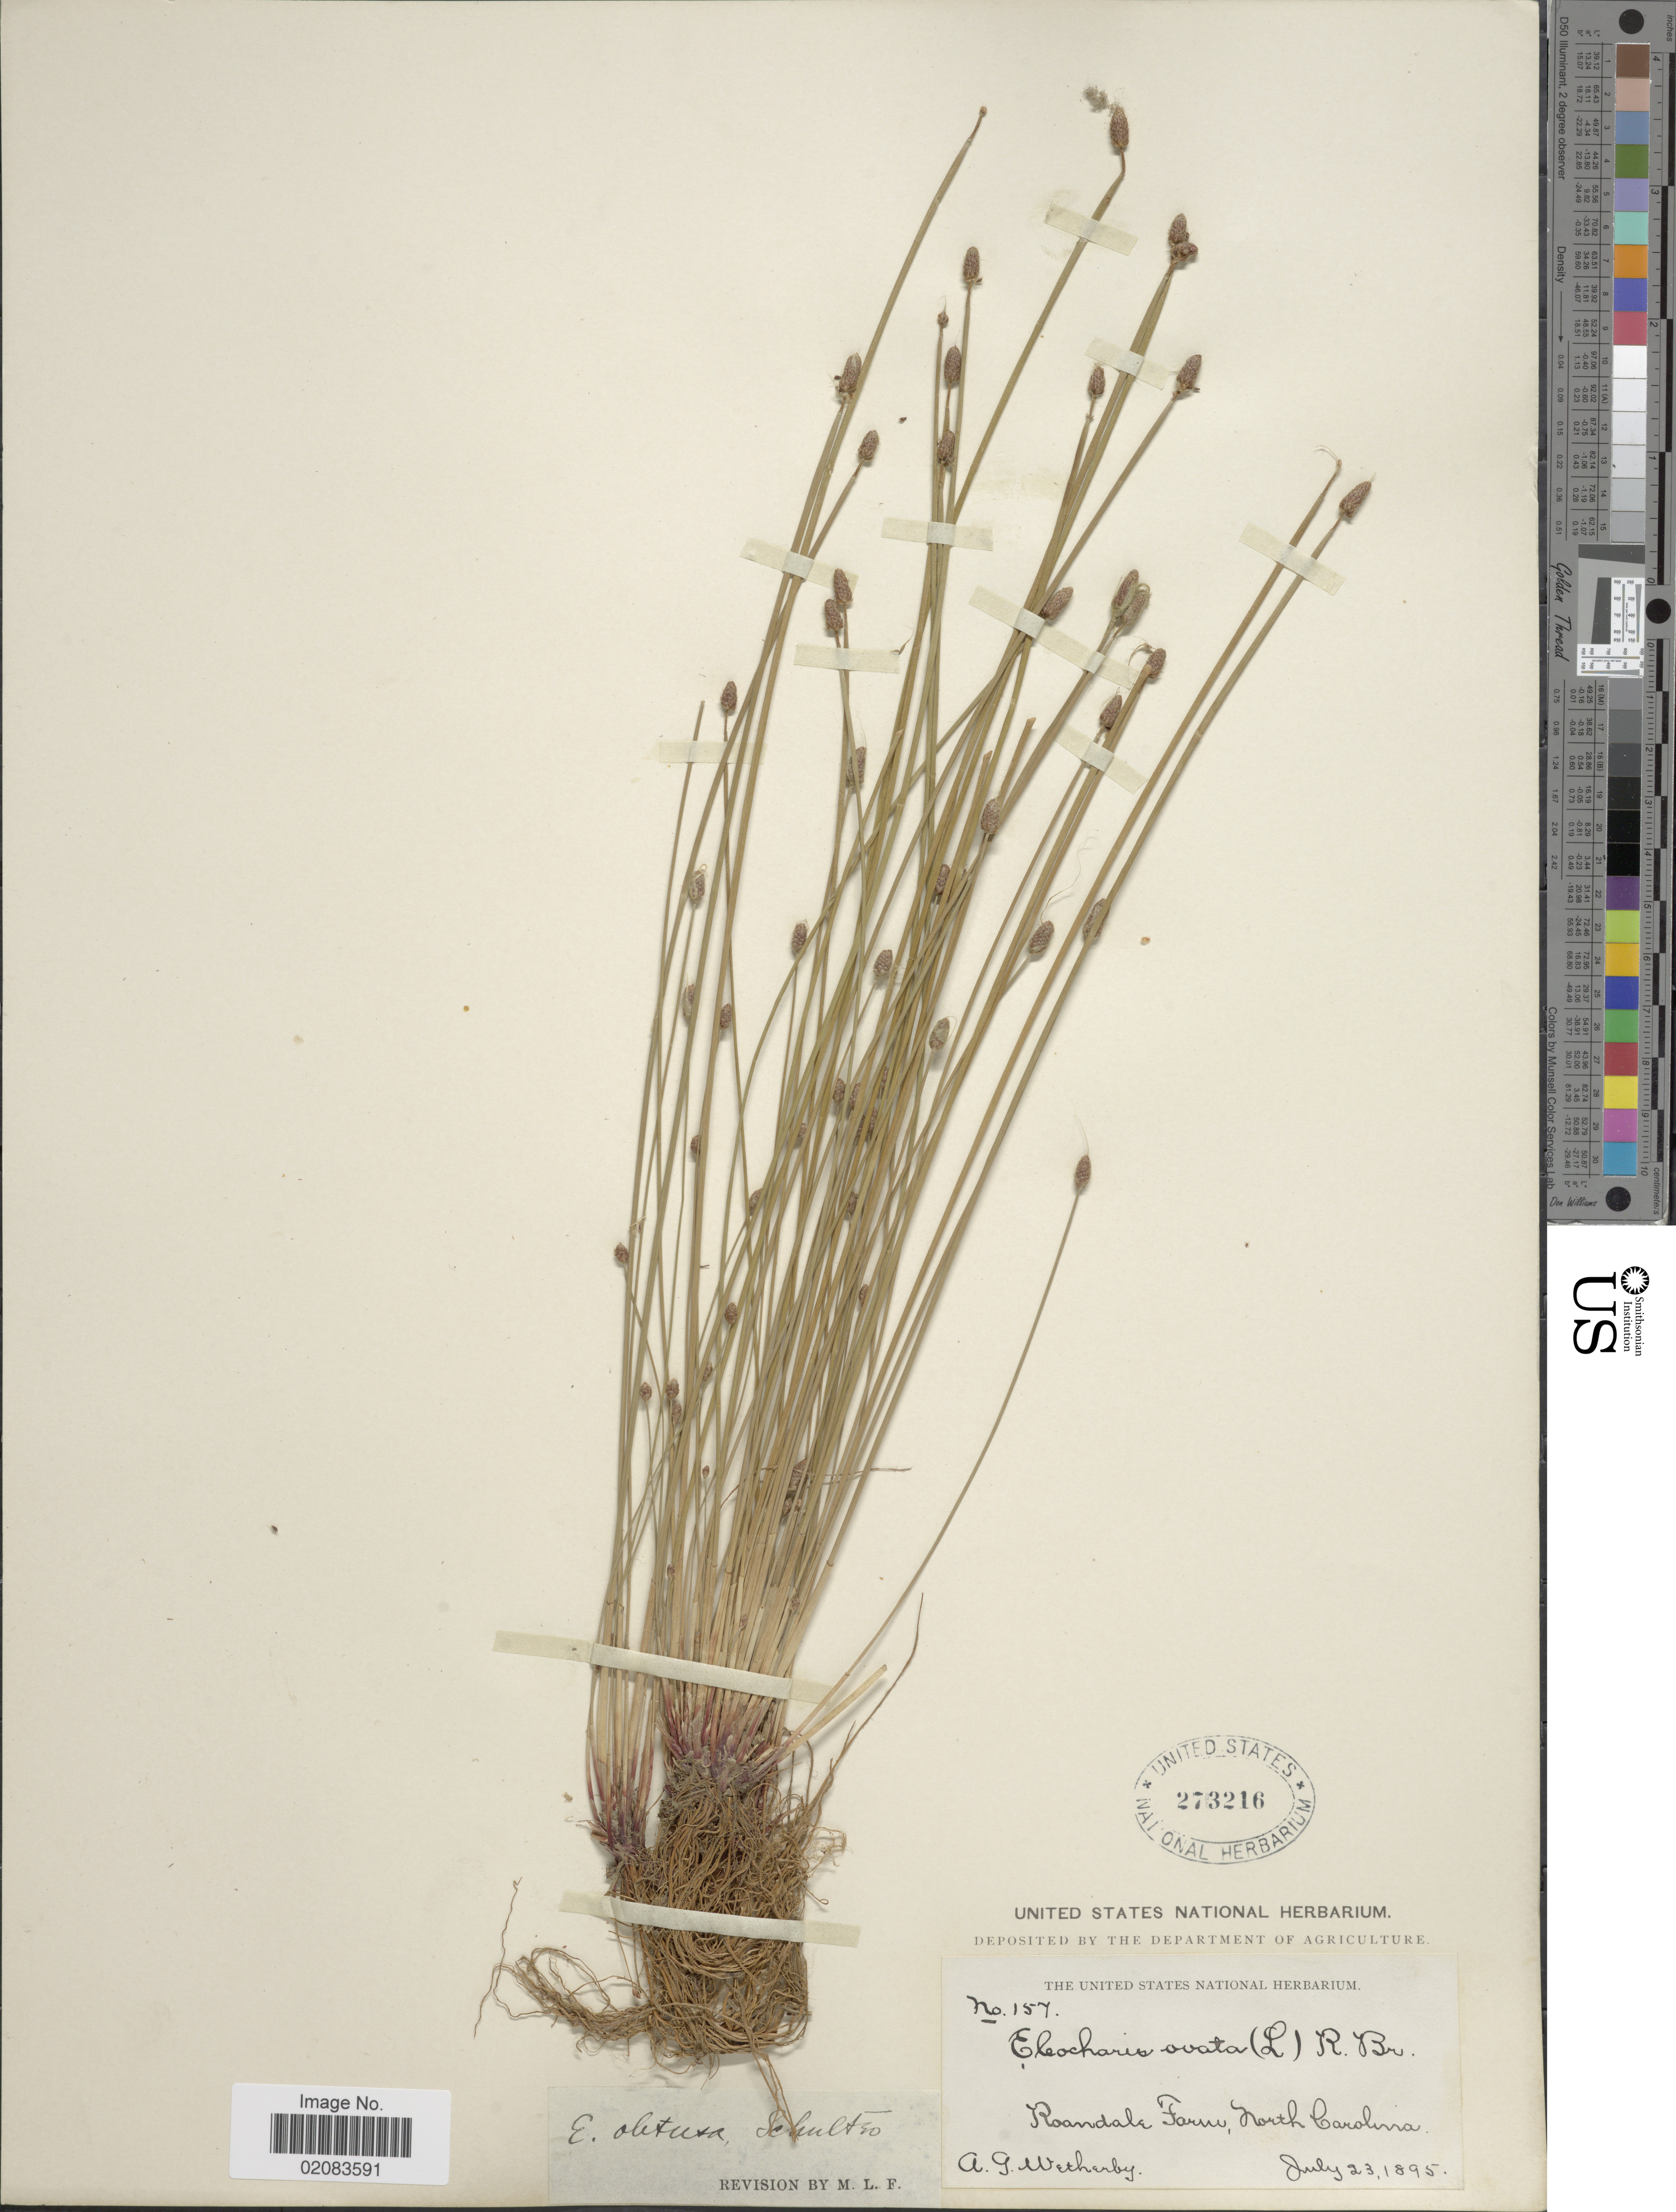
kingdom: Plantae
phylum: Tracheophyta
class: Liliopsida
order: Poales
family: Cyperaceae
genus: Eleocharis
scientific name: Eleocharis obtusa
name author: (Willd.) Schult.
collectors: A. Wetherby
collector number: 157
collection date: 1895-07-23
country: United States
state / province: North Carolina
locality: Roandale Farm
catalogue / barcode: US 273216